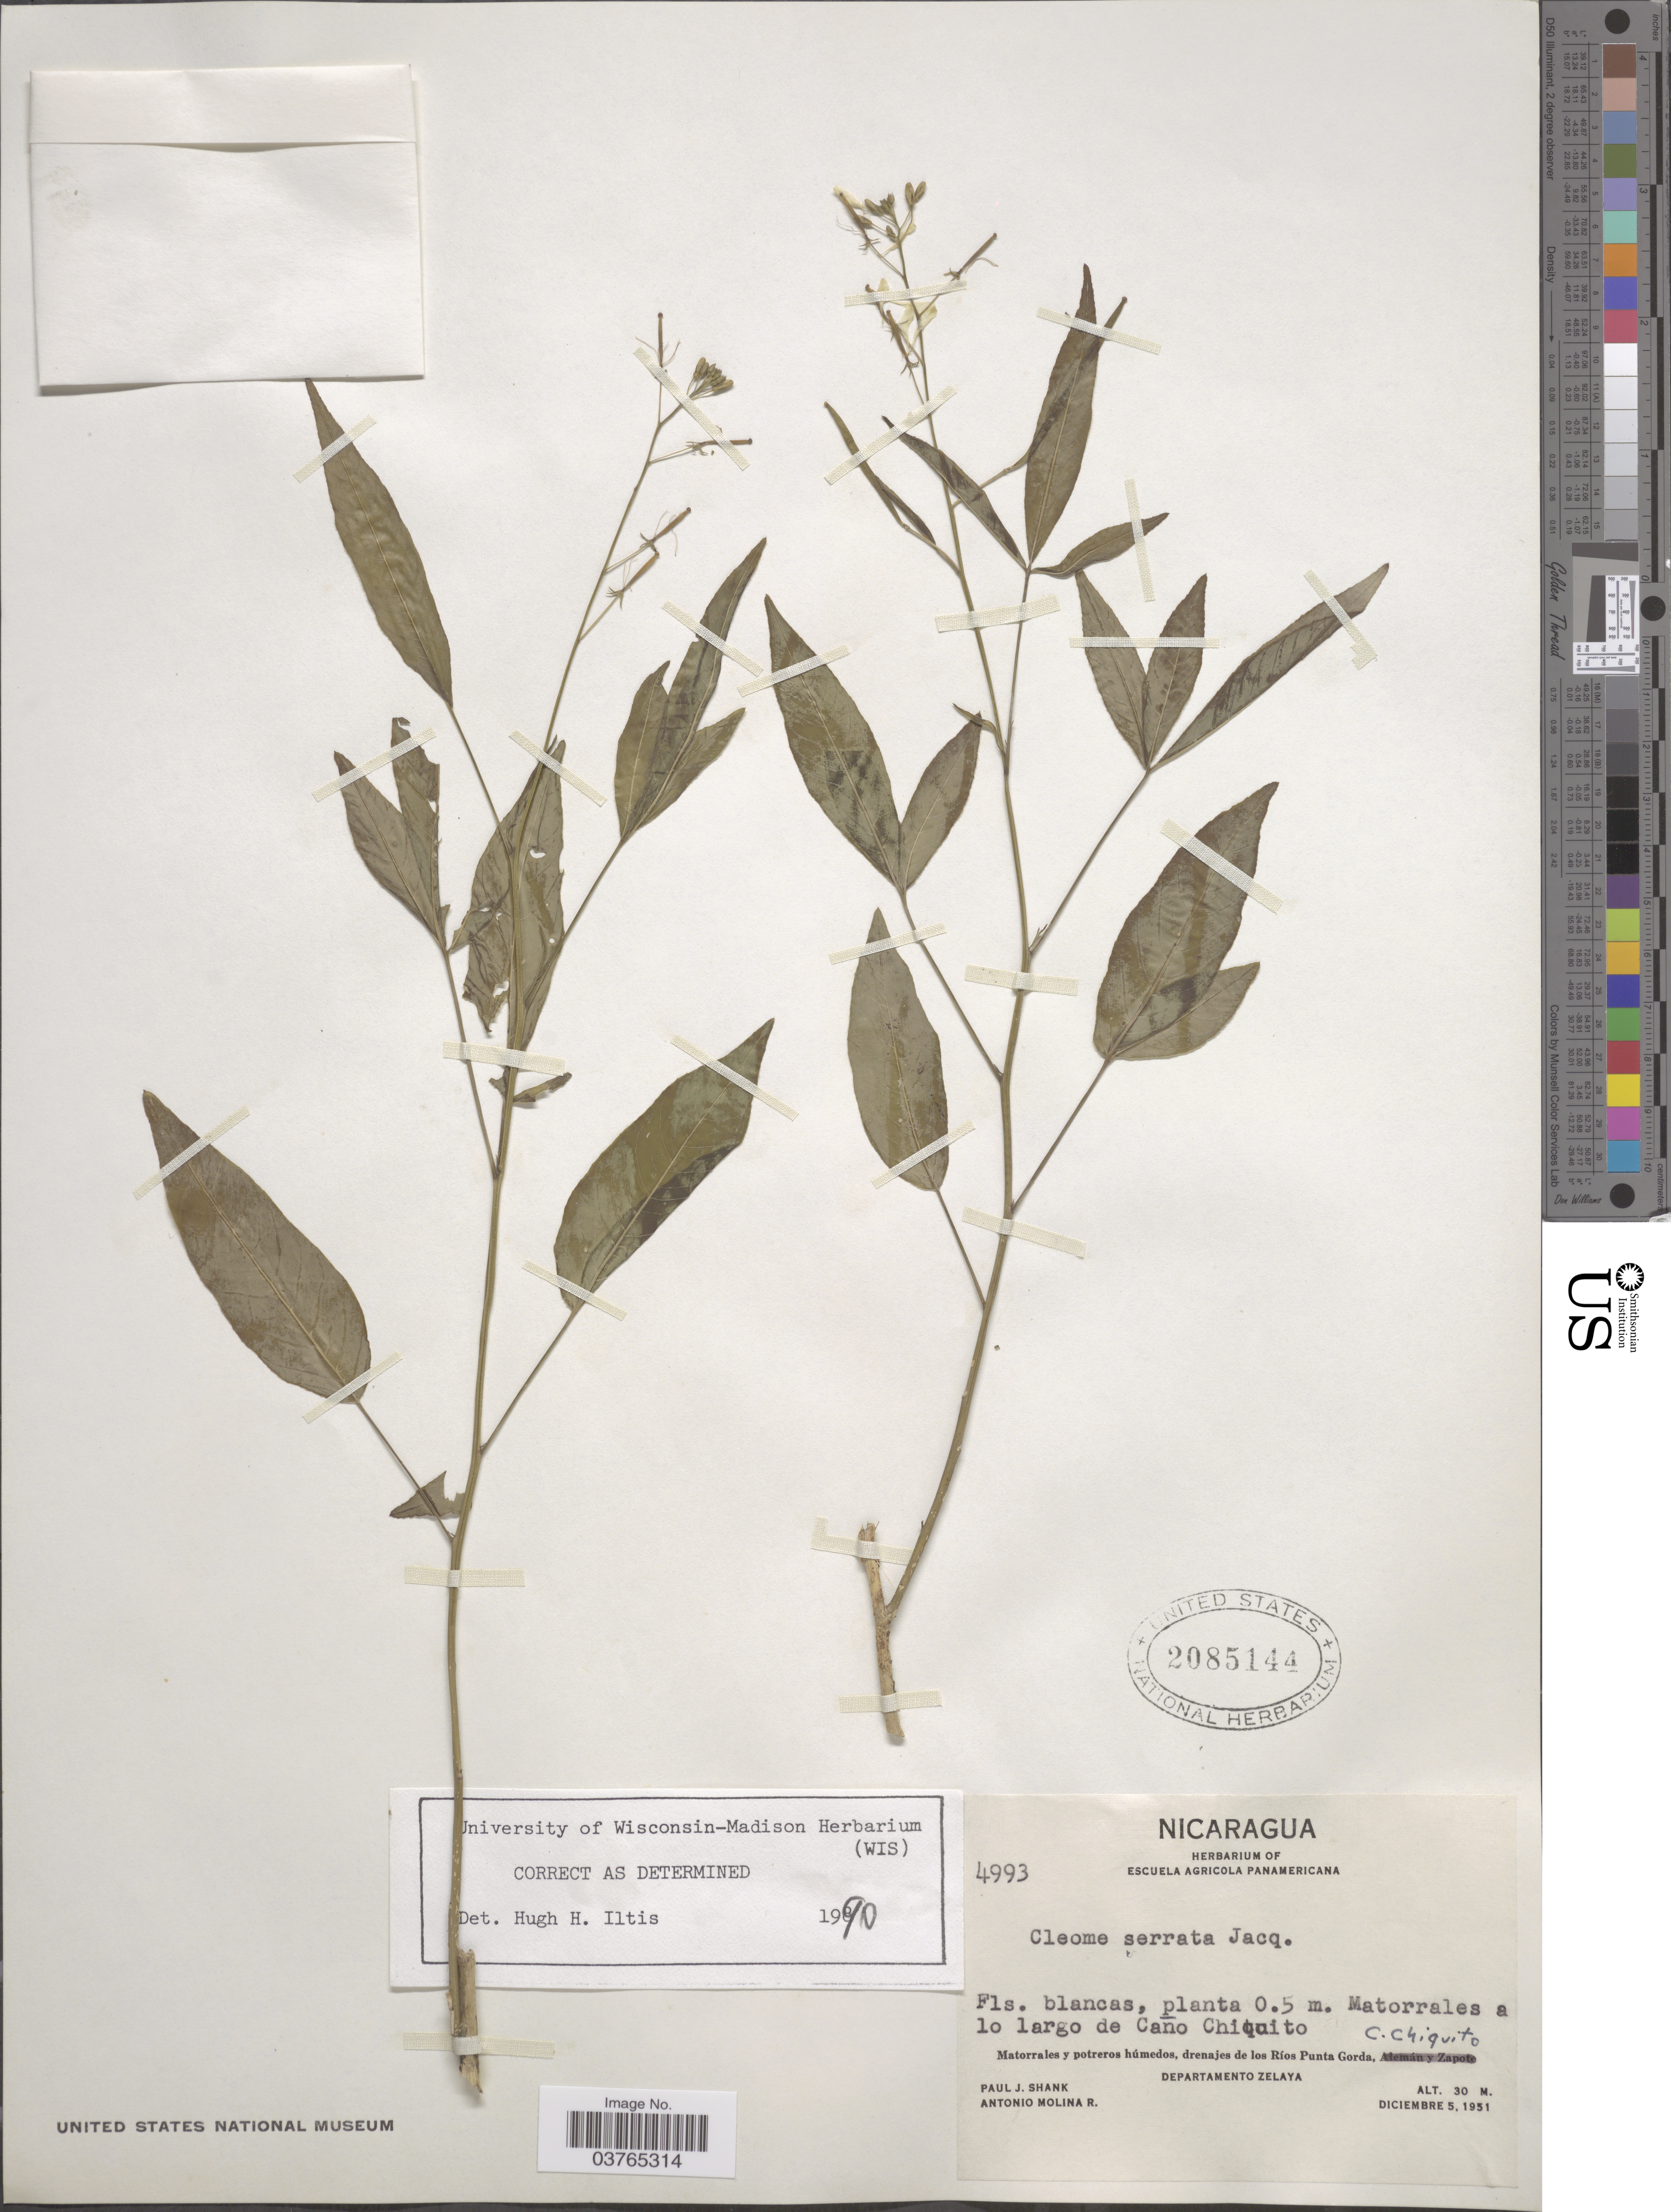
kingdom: Plantae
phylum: Tracheophyta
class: Magnoliopsida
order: Brassicales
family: Cleomaceae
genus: Cleoserrata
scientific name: Cleoserrata serrata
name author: (Jacq.) Iltis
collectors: P. J. Shank & A. Molina R.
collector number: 4993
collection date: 1951-12-05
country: Nicaragua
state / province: Atlántico Sur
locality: Matorrales a lo largo de Caño Chiquito. Matorrales y potreros húmedos, drenajes de los Ríos Punta Gorda. Departamento Zelaya.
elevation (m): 30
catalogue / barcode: US 2085144